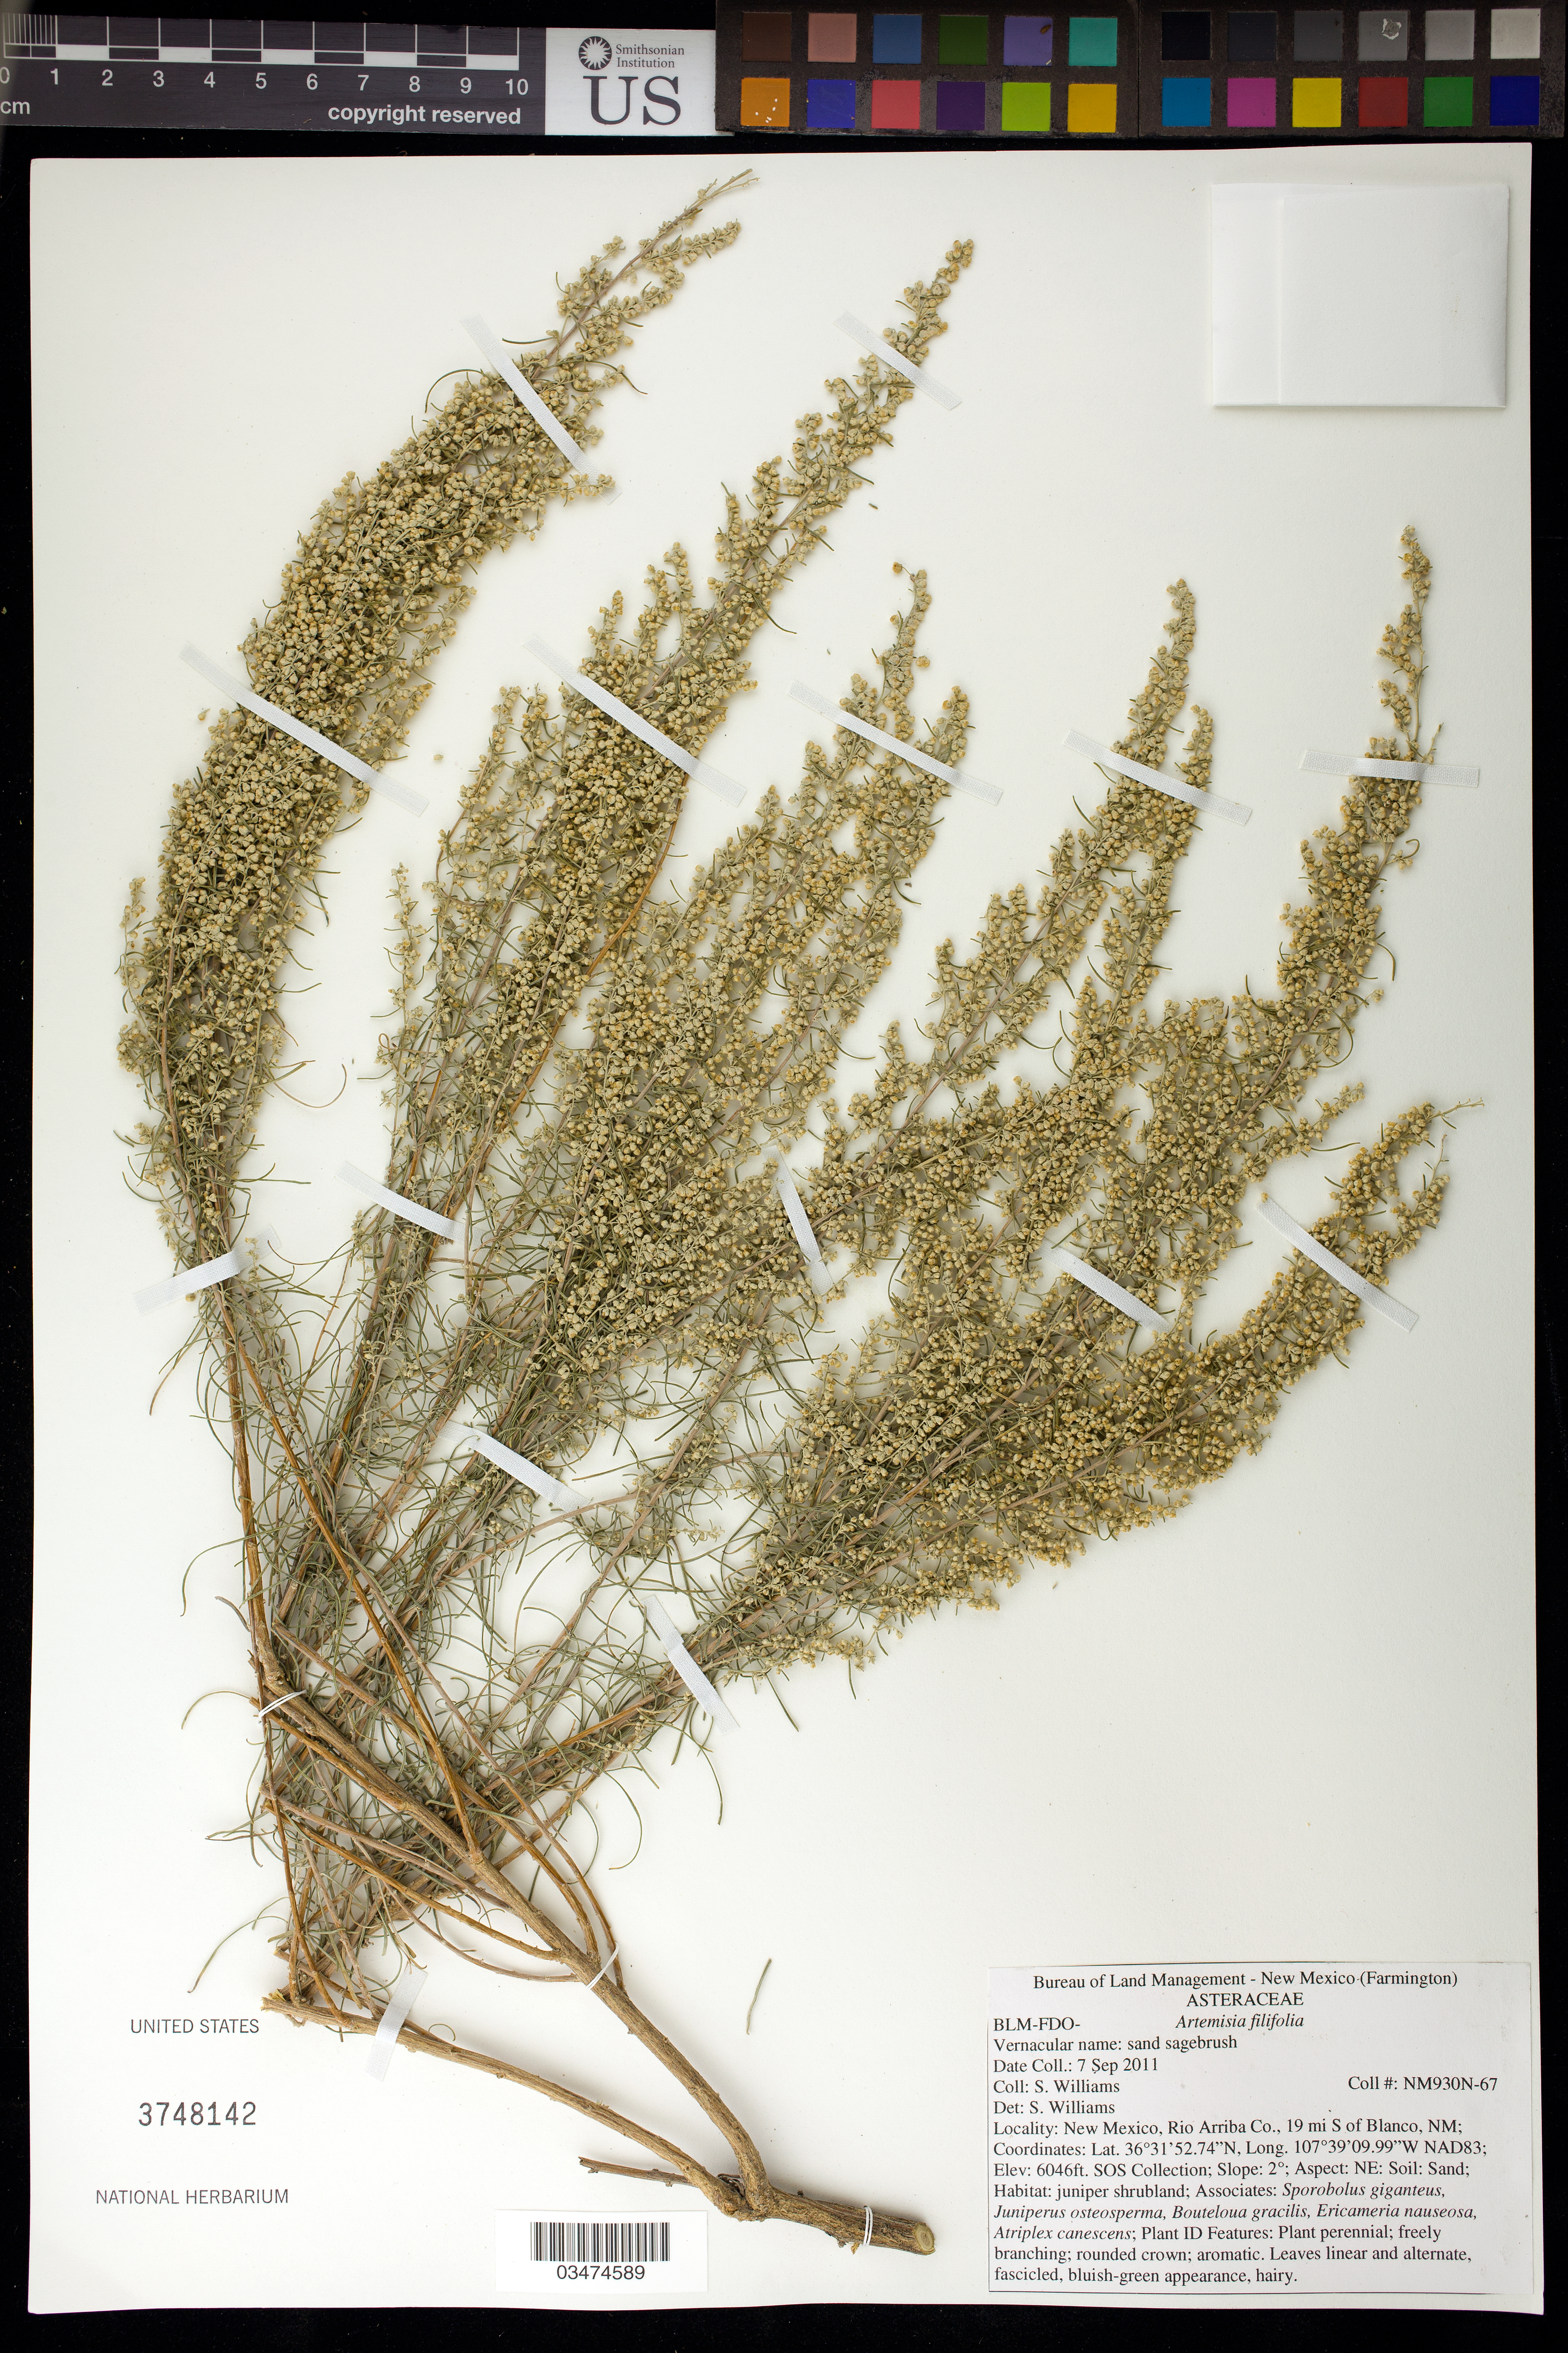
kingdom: Plantae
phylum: Tracheophyta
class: Magnoliopsida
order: Asterales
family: Asteraceae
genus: Artemisia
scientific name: Artemisia filifolia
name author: Torr.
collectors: S. Williams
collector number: NM930N-67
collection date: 2011-09-07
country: United States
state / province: New Mexico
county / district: Rio Arriba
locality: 19 mi.S of Blanco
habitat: Sand. Juniper shrubland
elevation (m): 1843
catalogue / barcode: US 3748142